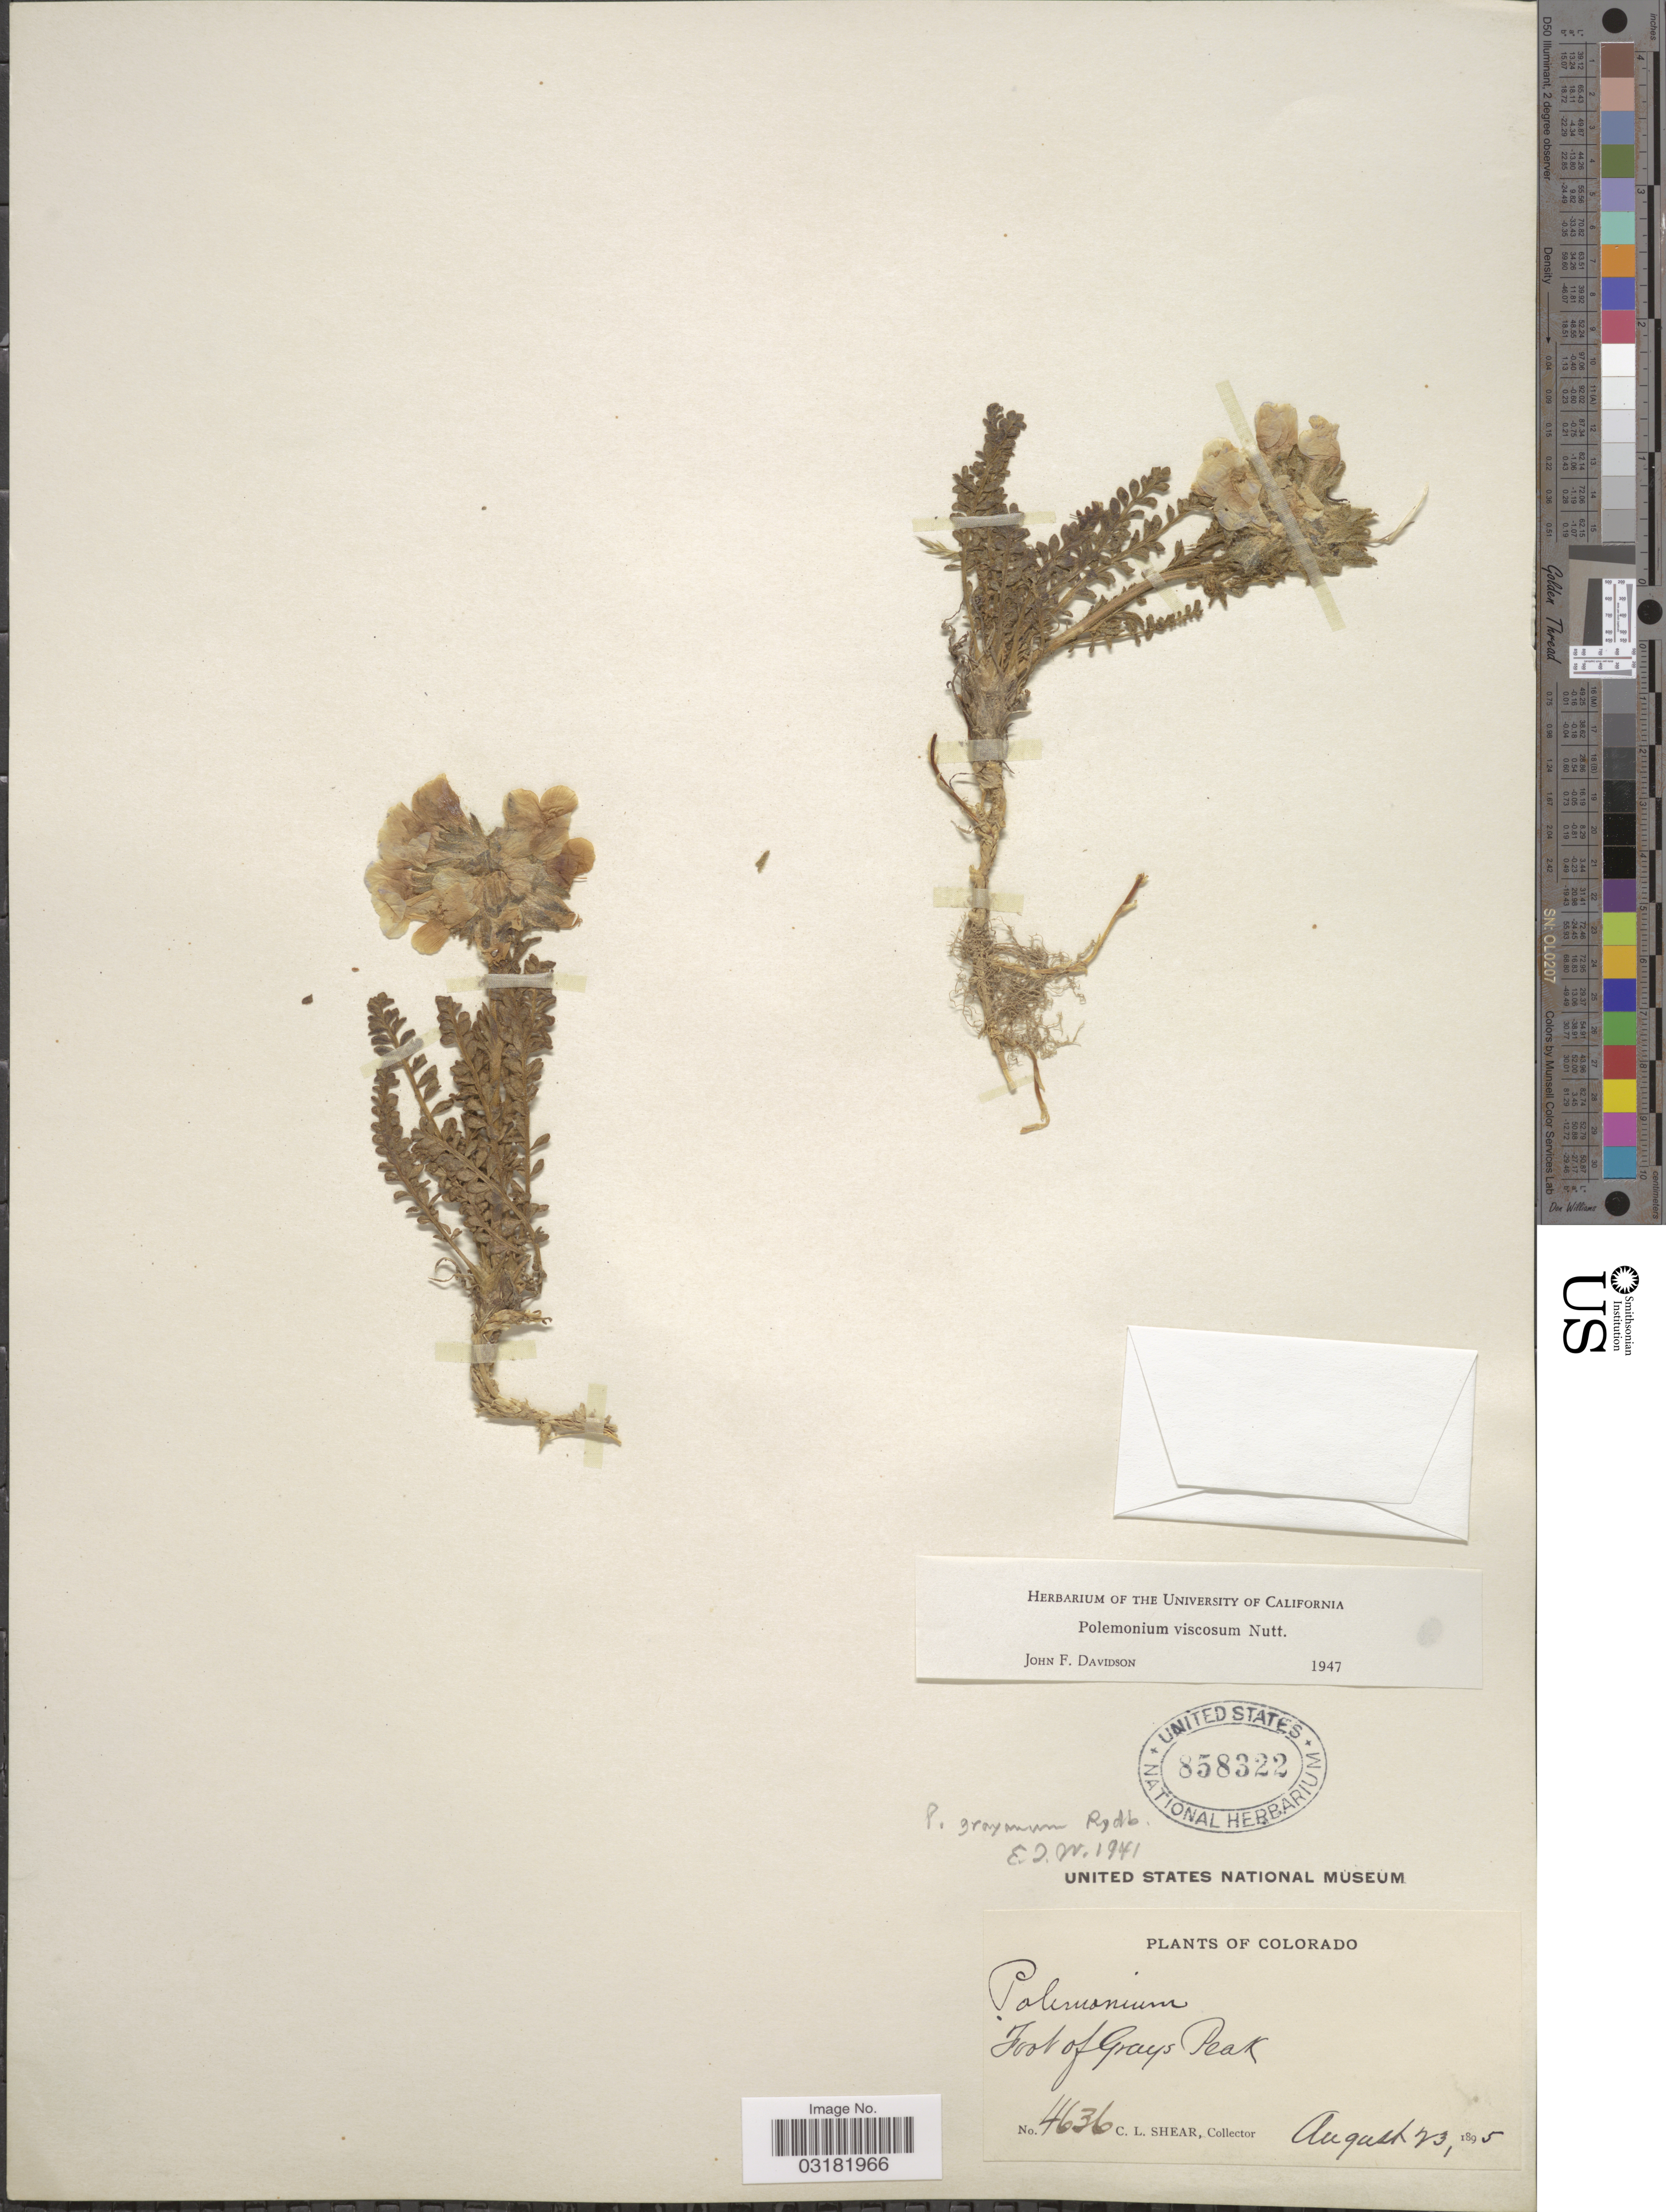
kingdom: Plantae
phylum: Tracheophyta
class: Magnoliopsida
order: Ericales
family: Polemoniaceae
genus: Polemonium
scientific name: Polemonium viscosum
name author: Nutt.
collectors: C. L. Shear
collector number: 4636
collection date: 1895-08-23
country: United States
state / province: Colorado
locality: Foot of Grays Peak.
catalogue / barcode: US 858322